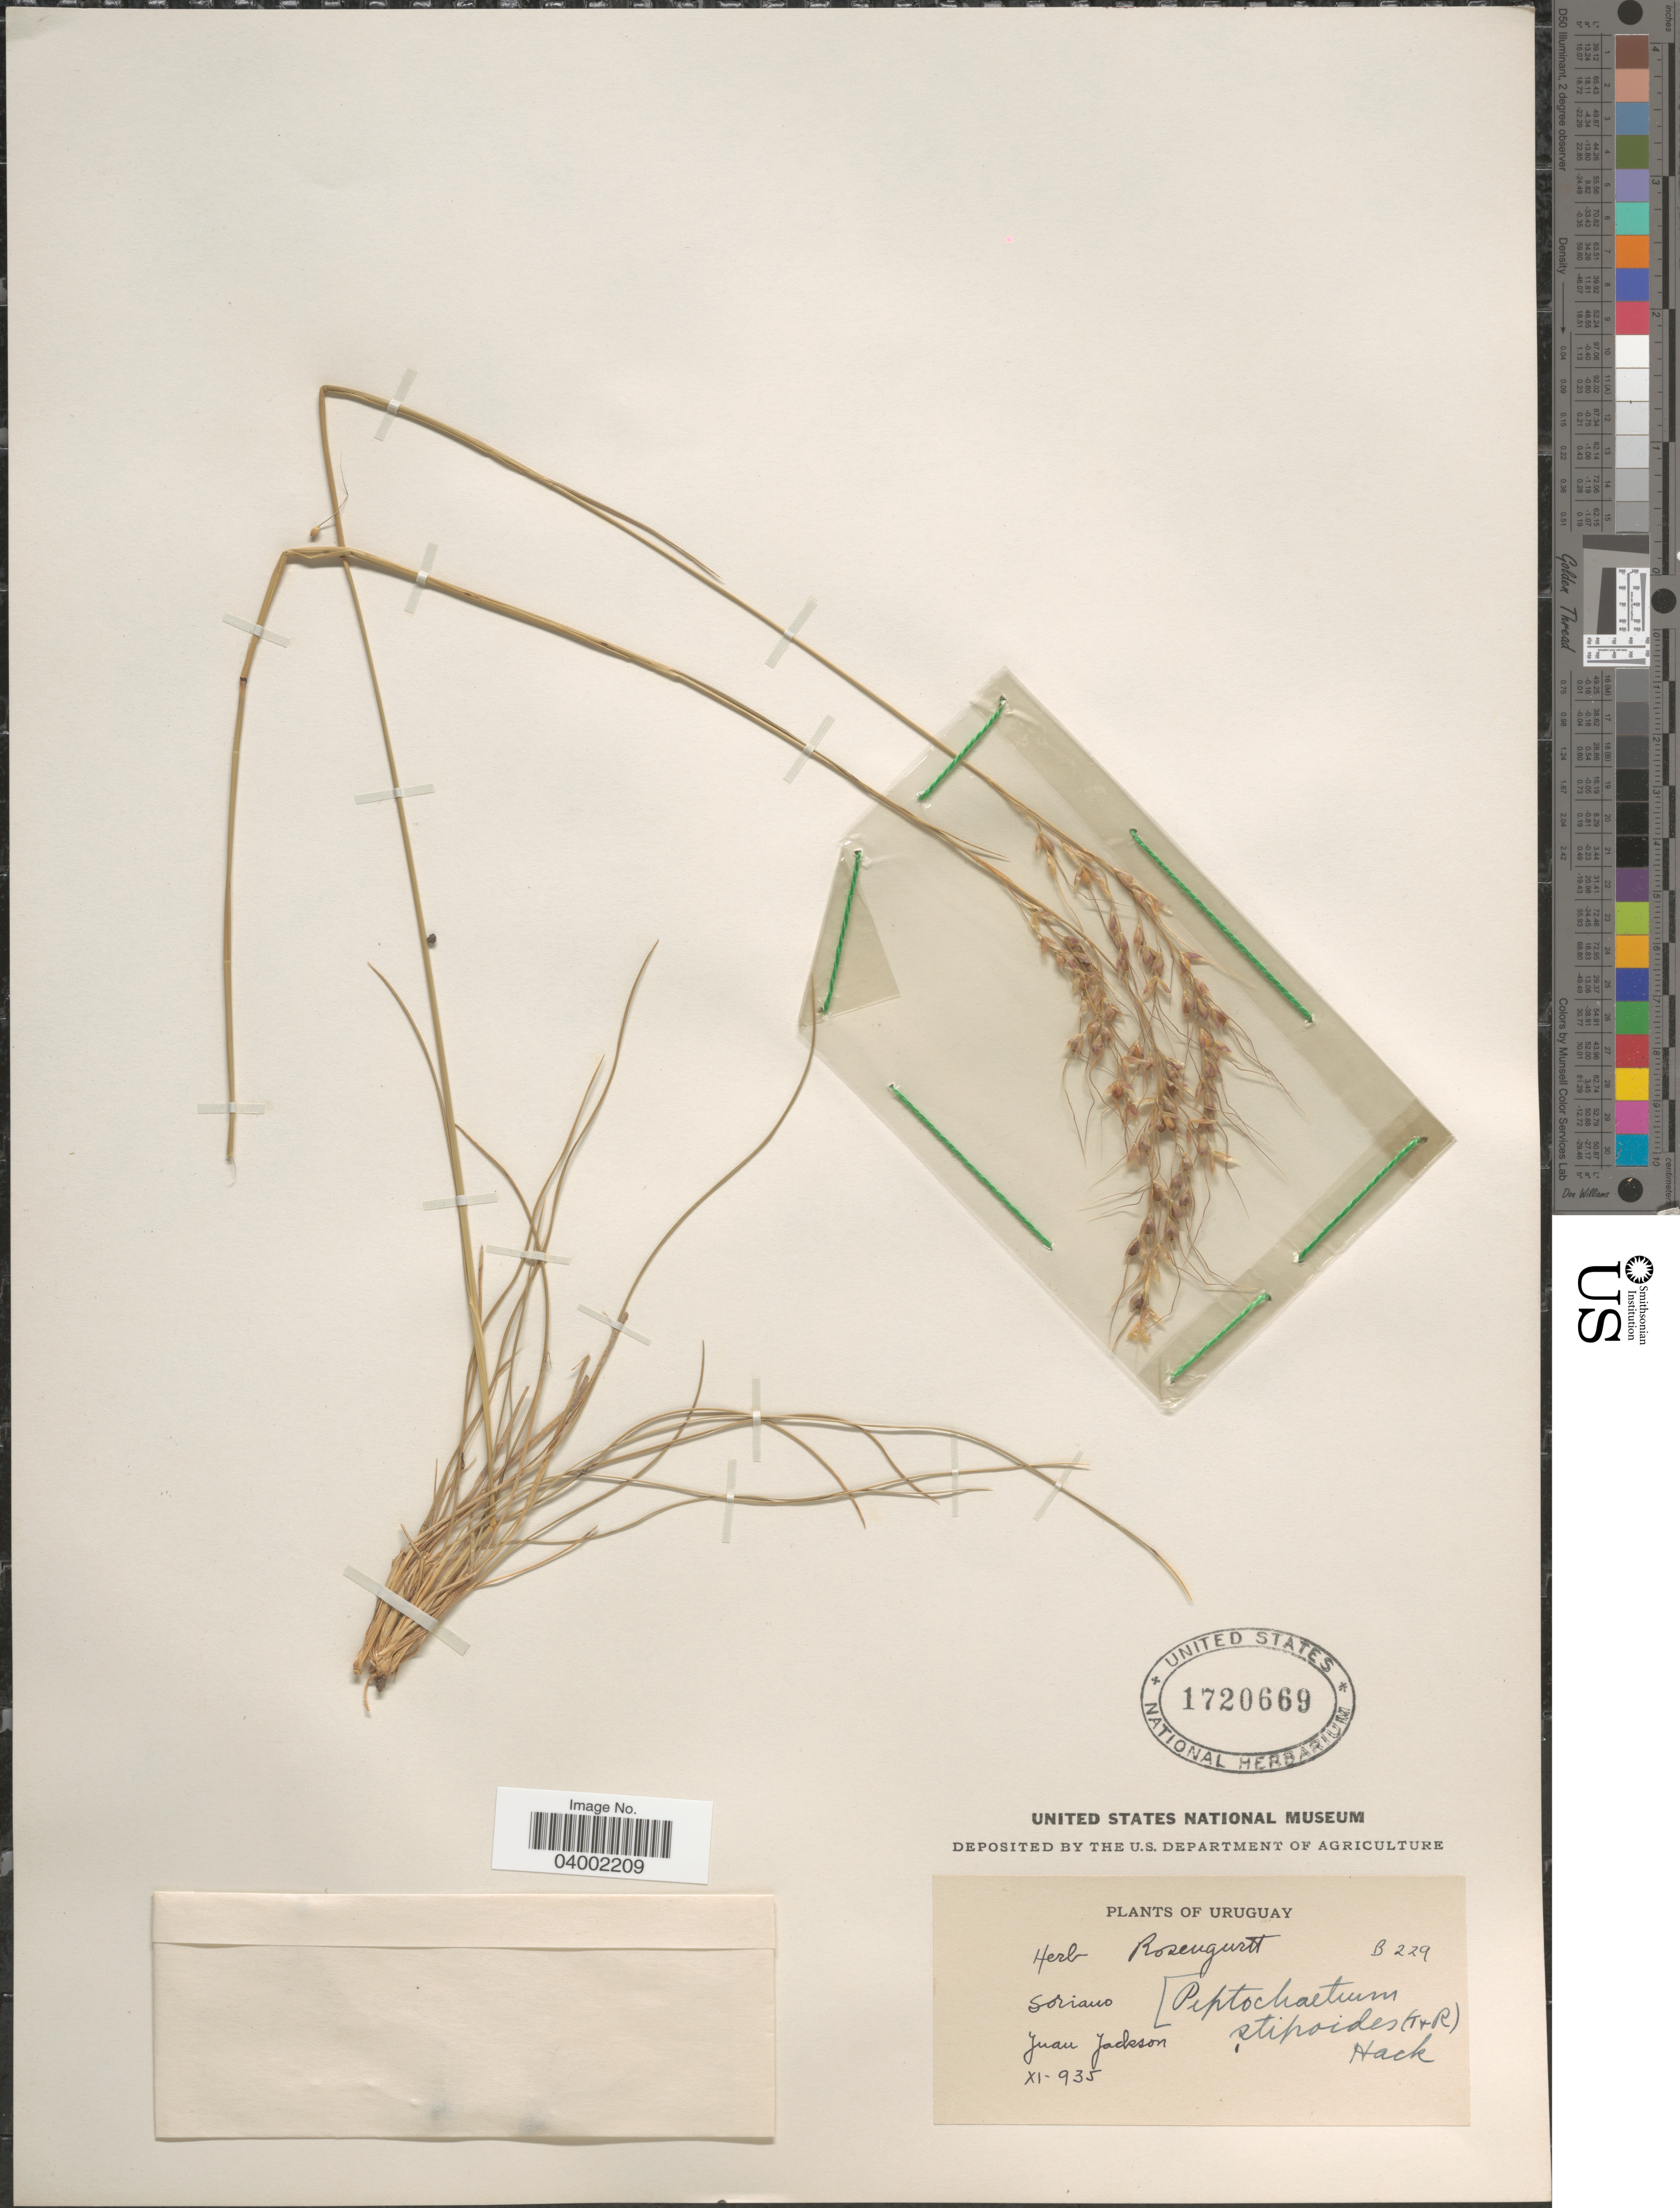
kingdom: Plantae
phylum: Tracheophyta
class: Liliopsida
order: Poales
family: Poaceae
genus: Piptochaetium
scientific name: Piptochaetium stipoides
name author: (Trin. & Rupr.) Hack. & Arechav.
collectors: ex herb. Rosengurtt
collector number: B229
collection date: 1935-11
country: Uruguay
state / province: Soriano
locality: Juan Jackson.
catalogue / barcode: US 1720669